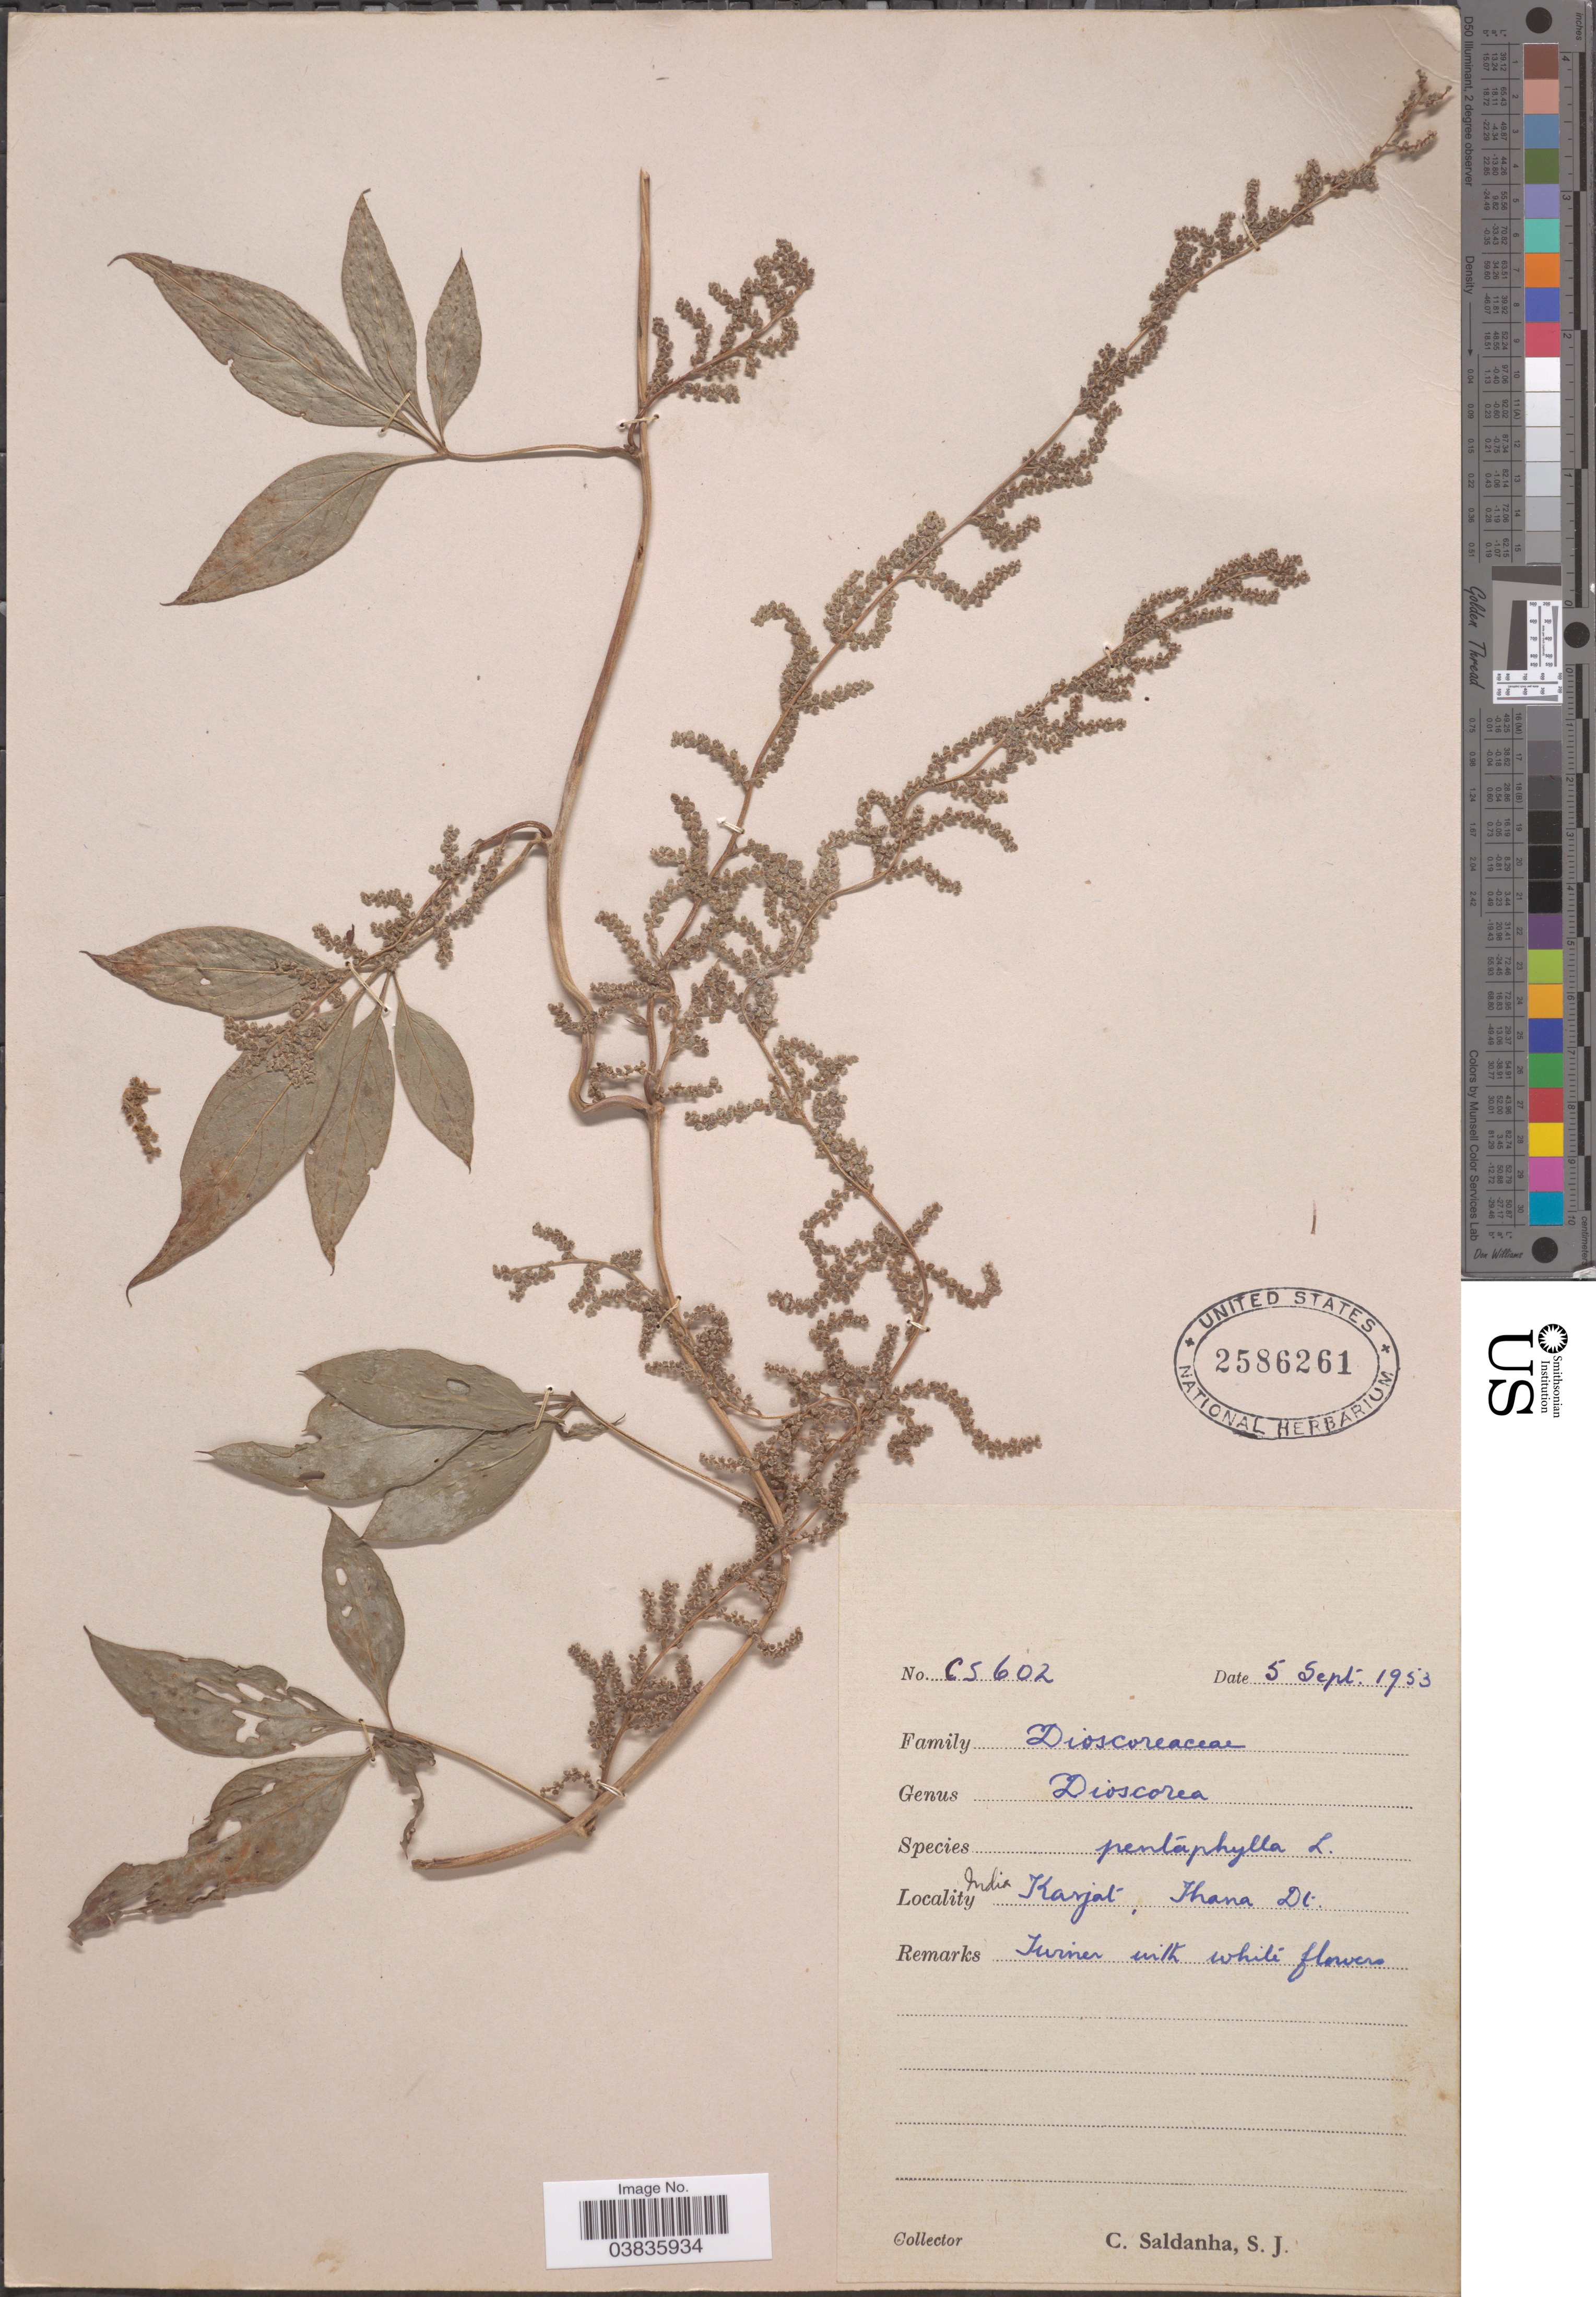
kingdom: Plantae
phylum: Tracheophyta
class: Liliopsida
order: Dioscoreales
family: Dioscoreaceae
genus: Dioscorea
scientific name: Dioscorea pentaphylla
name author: L.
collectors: C. Saldanha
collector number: CS602*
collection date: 1953-09-05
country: India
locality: Karjat, Thana Dt.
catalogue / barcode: US 2586261